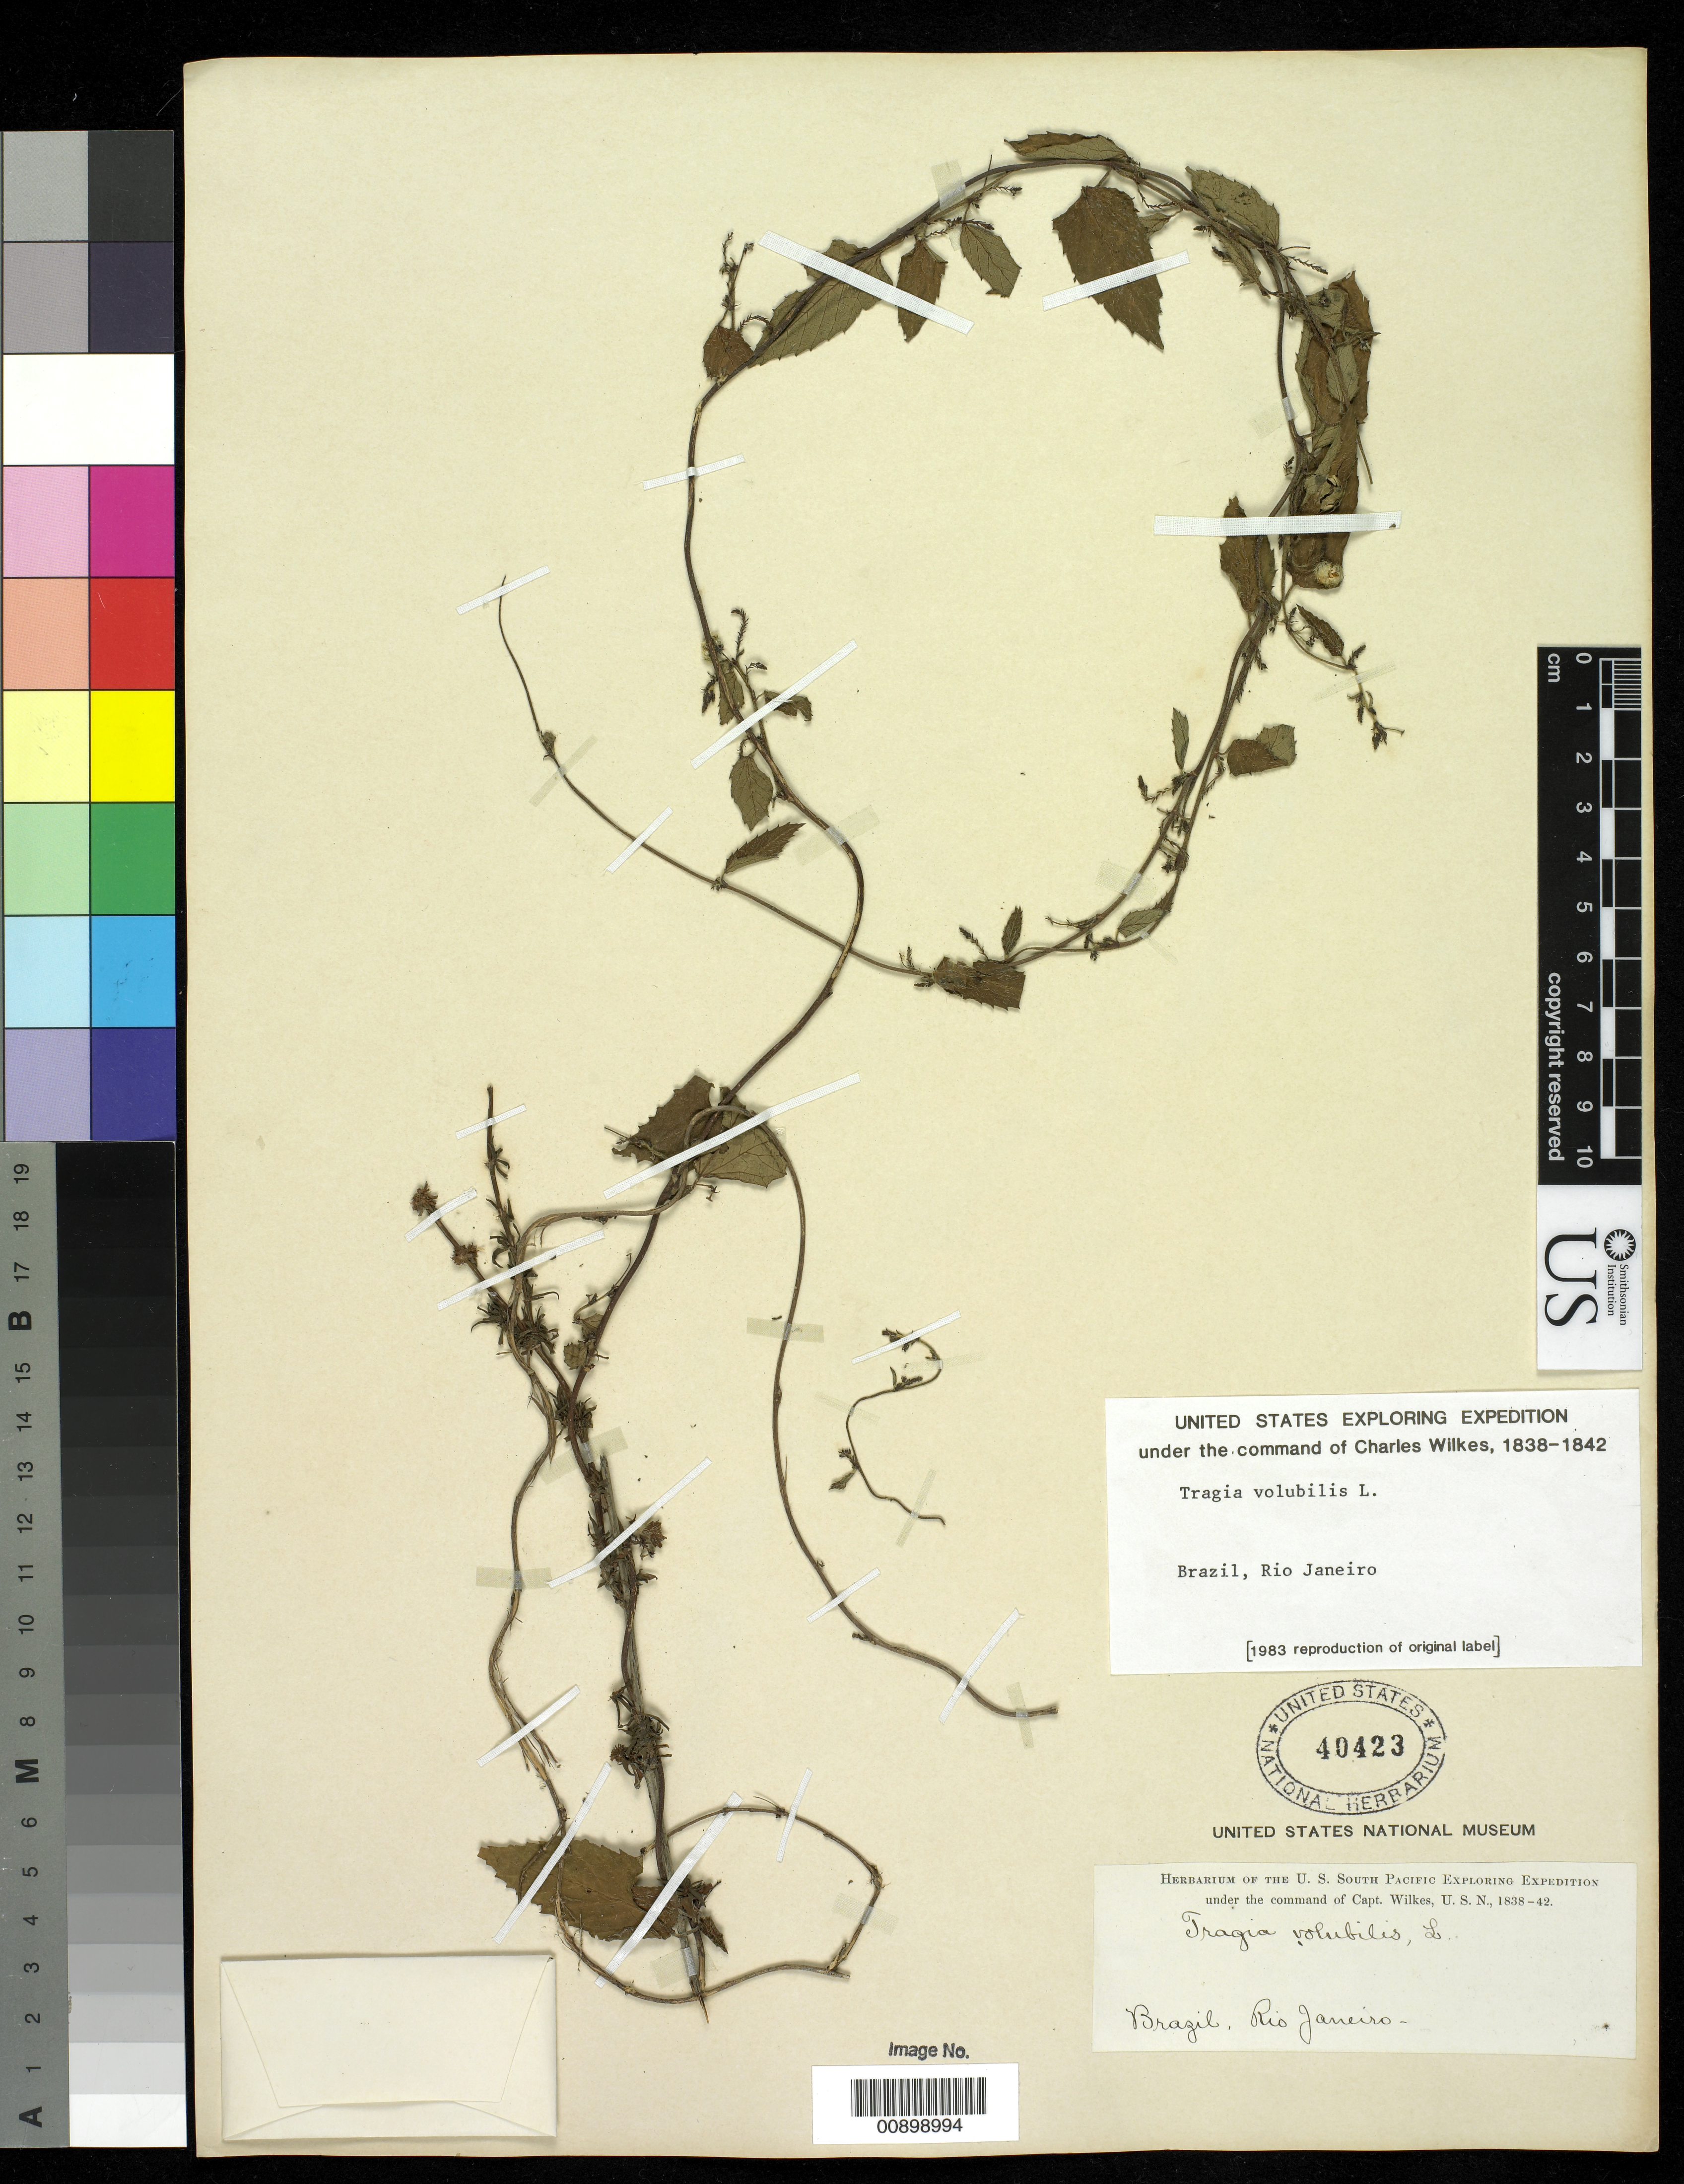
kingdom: Plantae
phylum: Tracheophyta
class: Magnoliopsida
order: Malpighiales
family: Euphorbiaceae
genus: Tragia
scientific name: Tragia volubilis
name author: L.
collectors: Wilkes Explor. Exped.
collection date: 1838/1842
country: Brazil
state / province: Rio de Janeiro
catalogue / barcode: US 40423